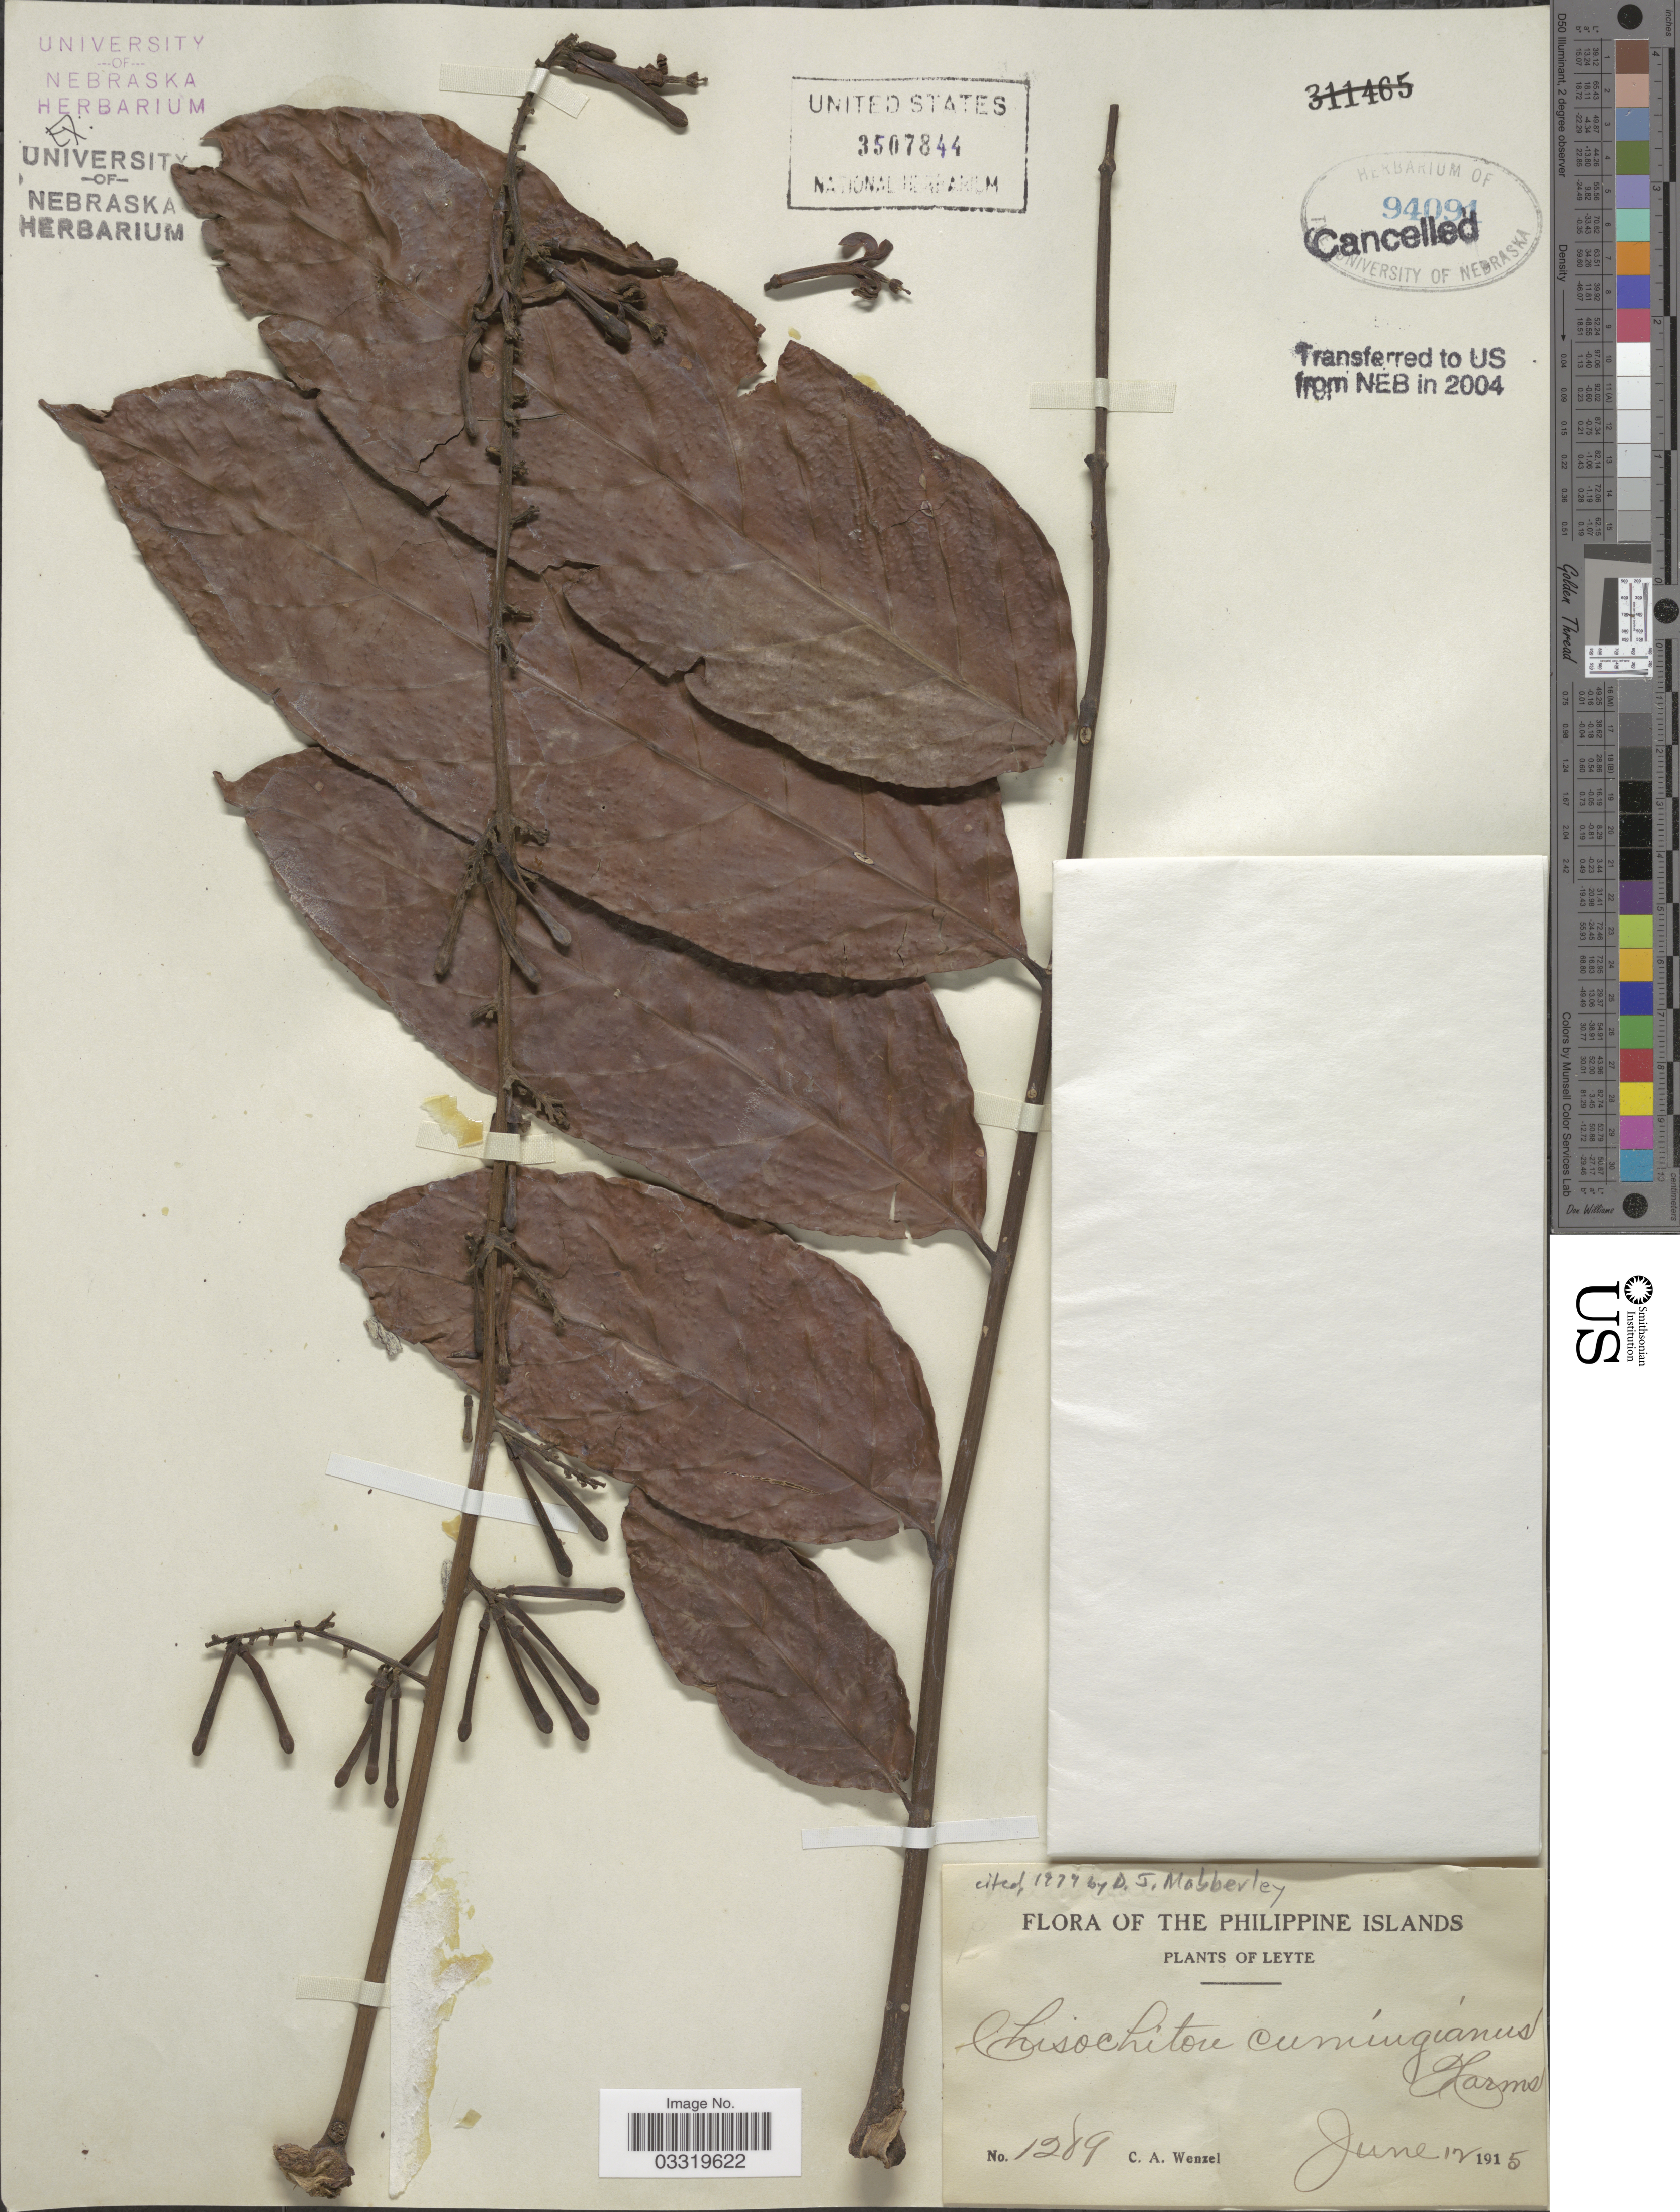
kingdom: Plantae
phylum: Tracheophyta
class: Magnoliopsida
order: Sapindales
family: Meliaceae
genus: Chisocheton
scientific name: Chisocheton cumingianus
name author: (C. DC.) Harms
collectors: C. Wenzel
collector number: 1289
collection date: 1915-06-12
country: Philippines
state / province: Eastern Visayas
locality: The Philippine Islands. Leyte.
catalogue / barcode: US 3507844